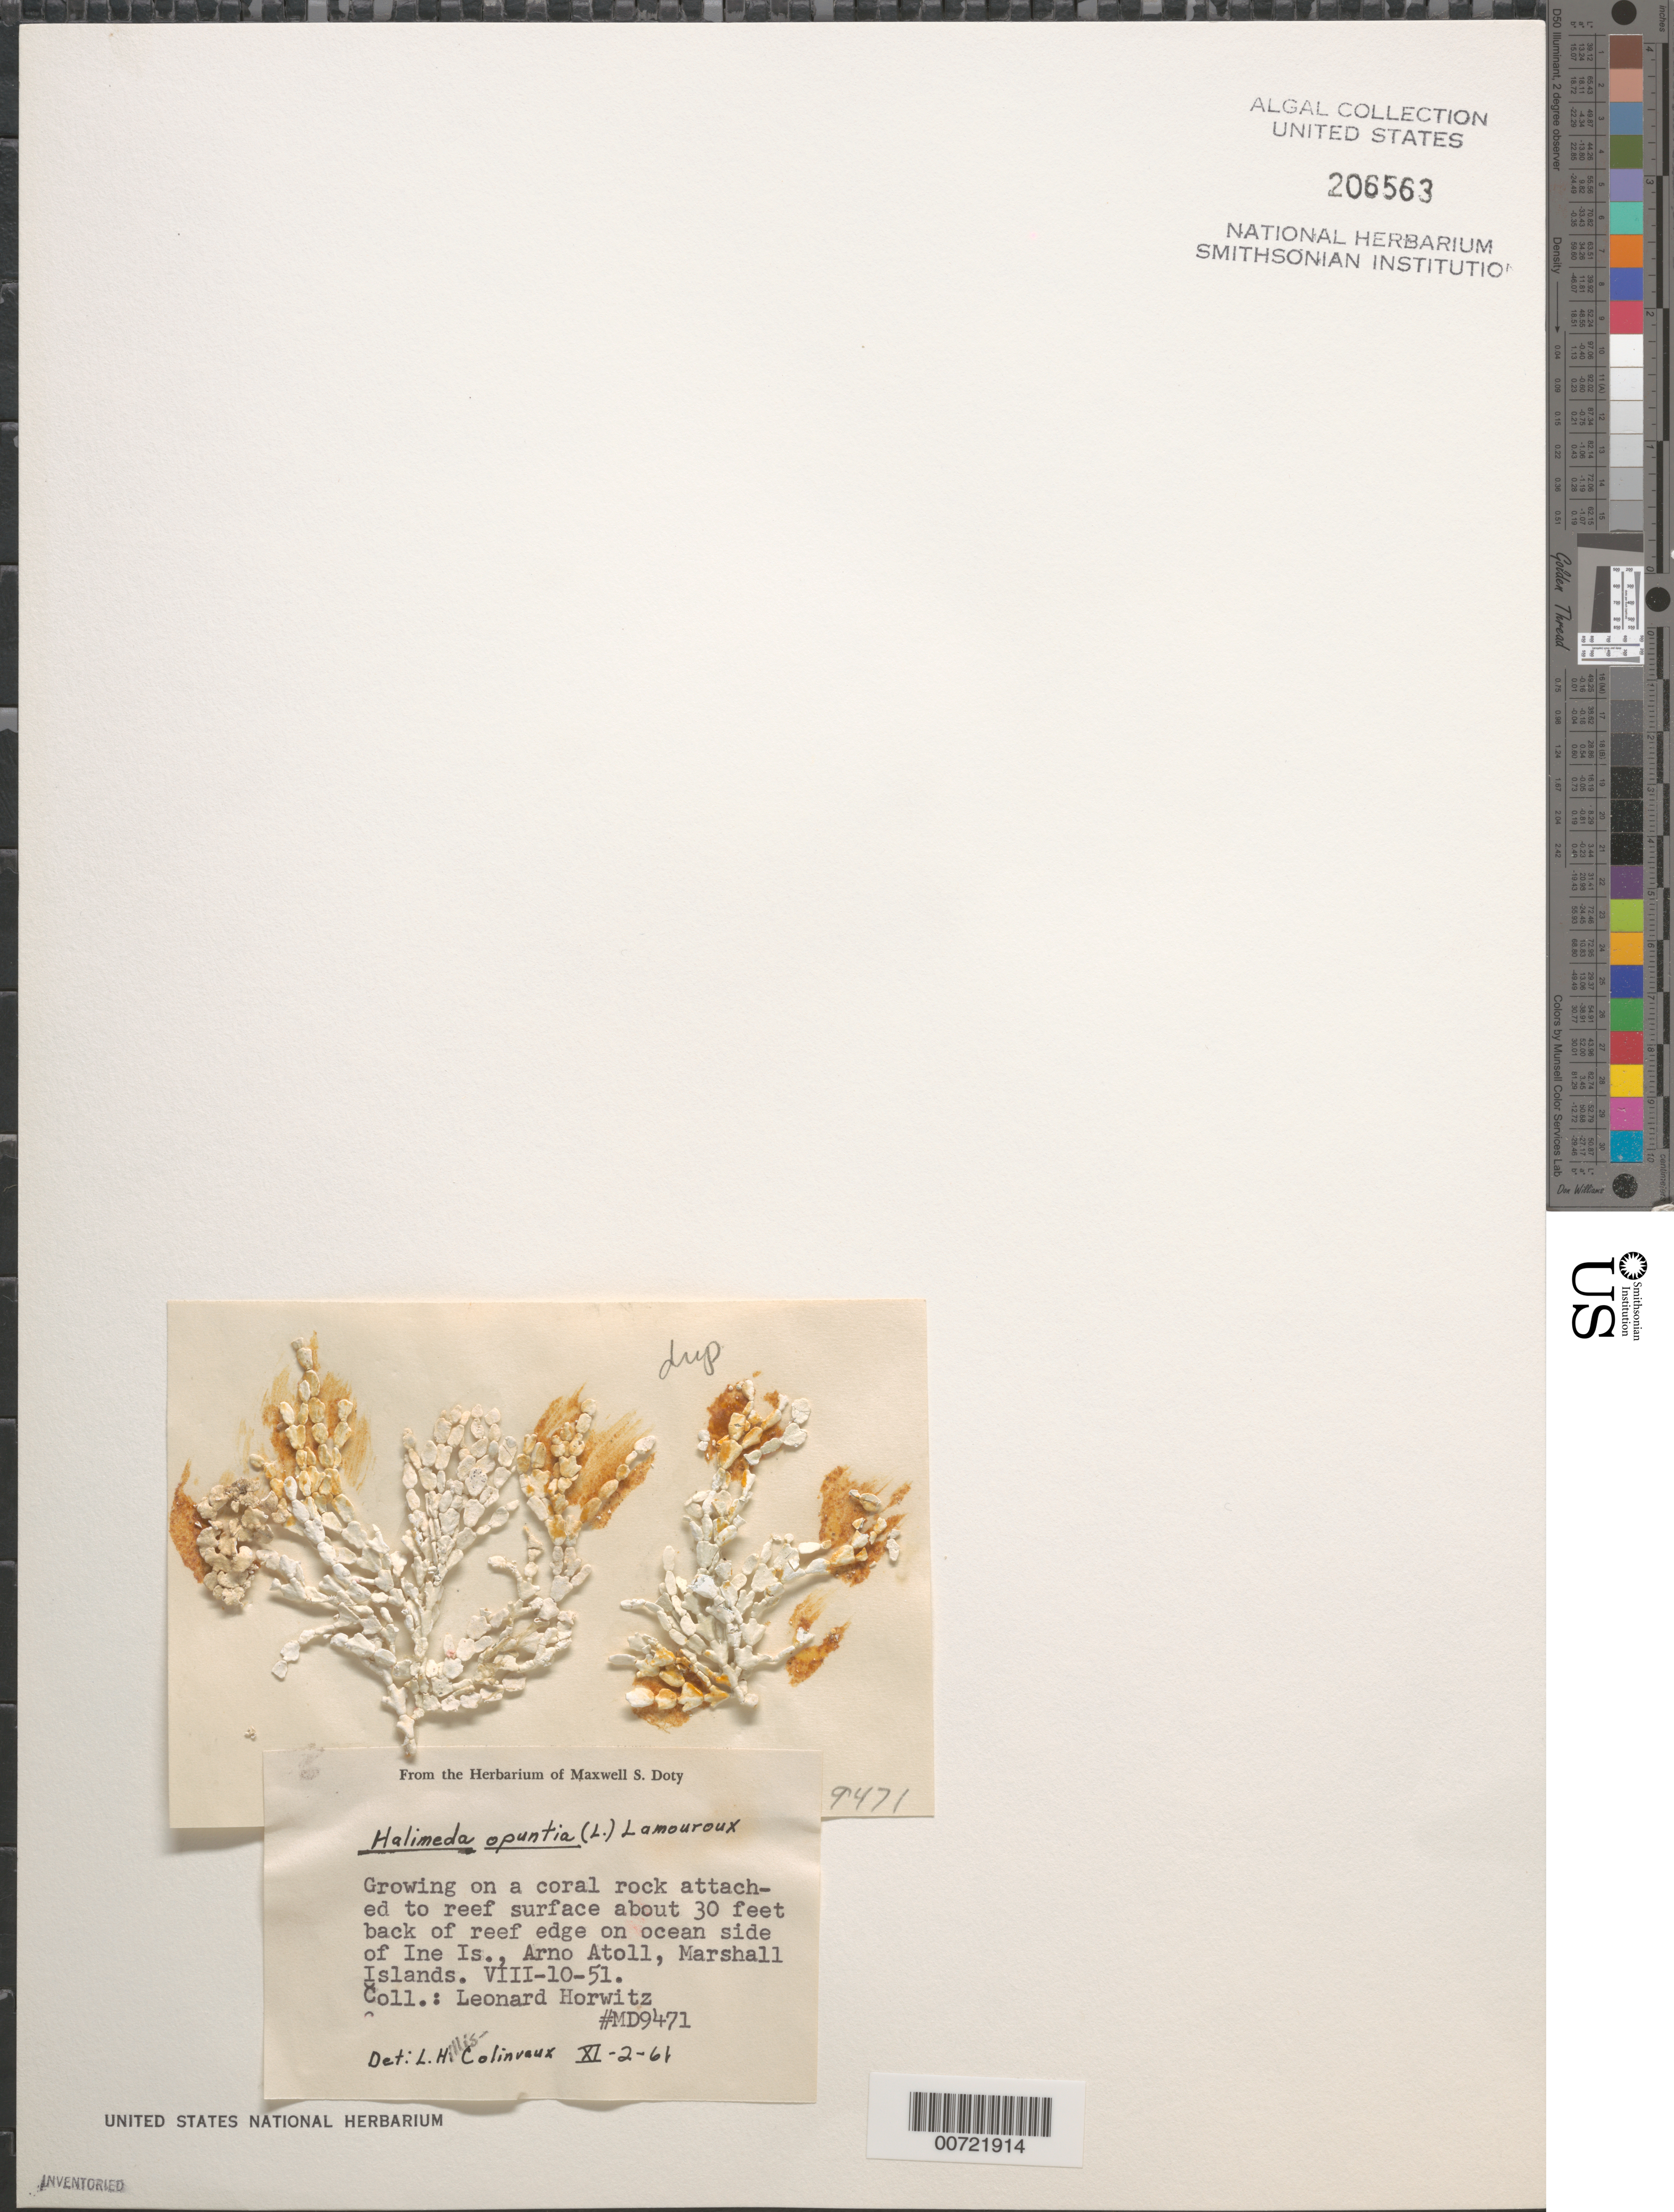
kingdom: Plantae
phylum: Chlorophyta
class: Ulvophyceae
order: Bryopsidales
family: Halimedaceae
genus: Halimeda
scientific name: Halimeda opuntia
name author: (L.) J.V.Lamouroux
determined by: Hillis-Colinvaux, L.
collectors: L. Horwitz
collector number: MSD 9471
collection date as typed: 10 Aug 1951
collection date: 1951-08-10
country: Marshall Islands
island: Arno Atoll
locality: off Ine Islet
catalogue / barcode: US 206563